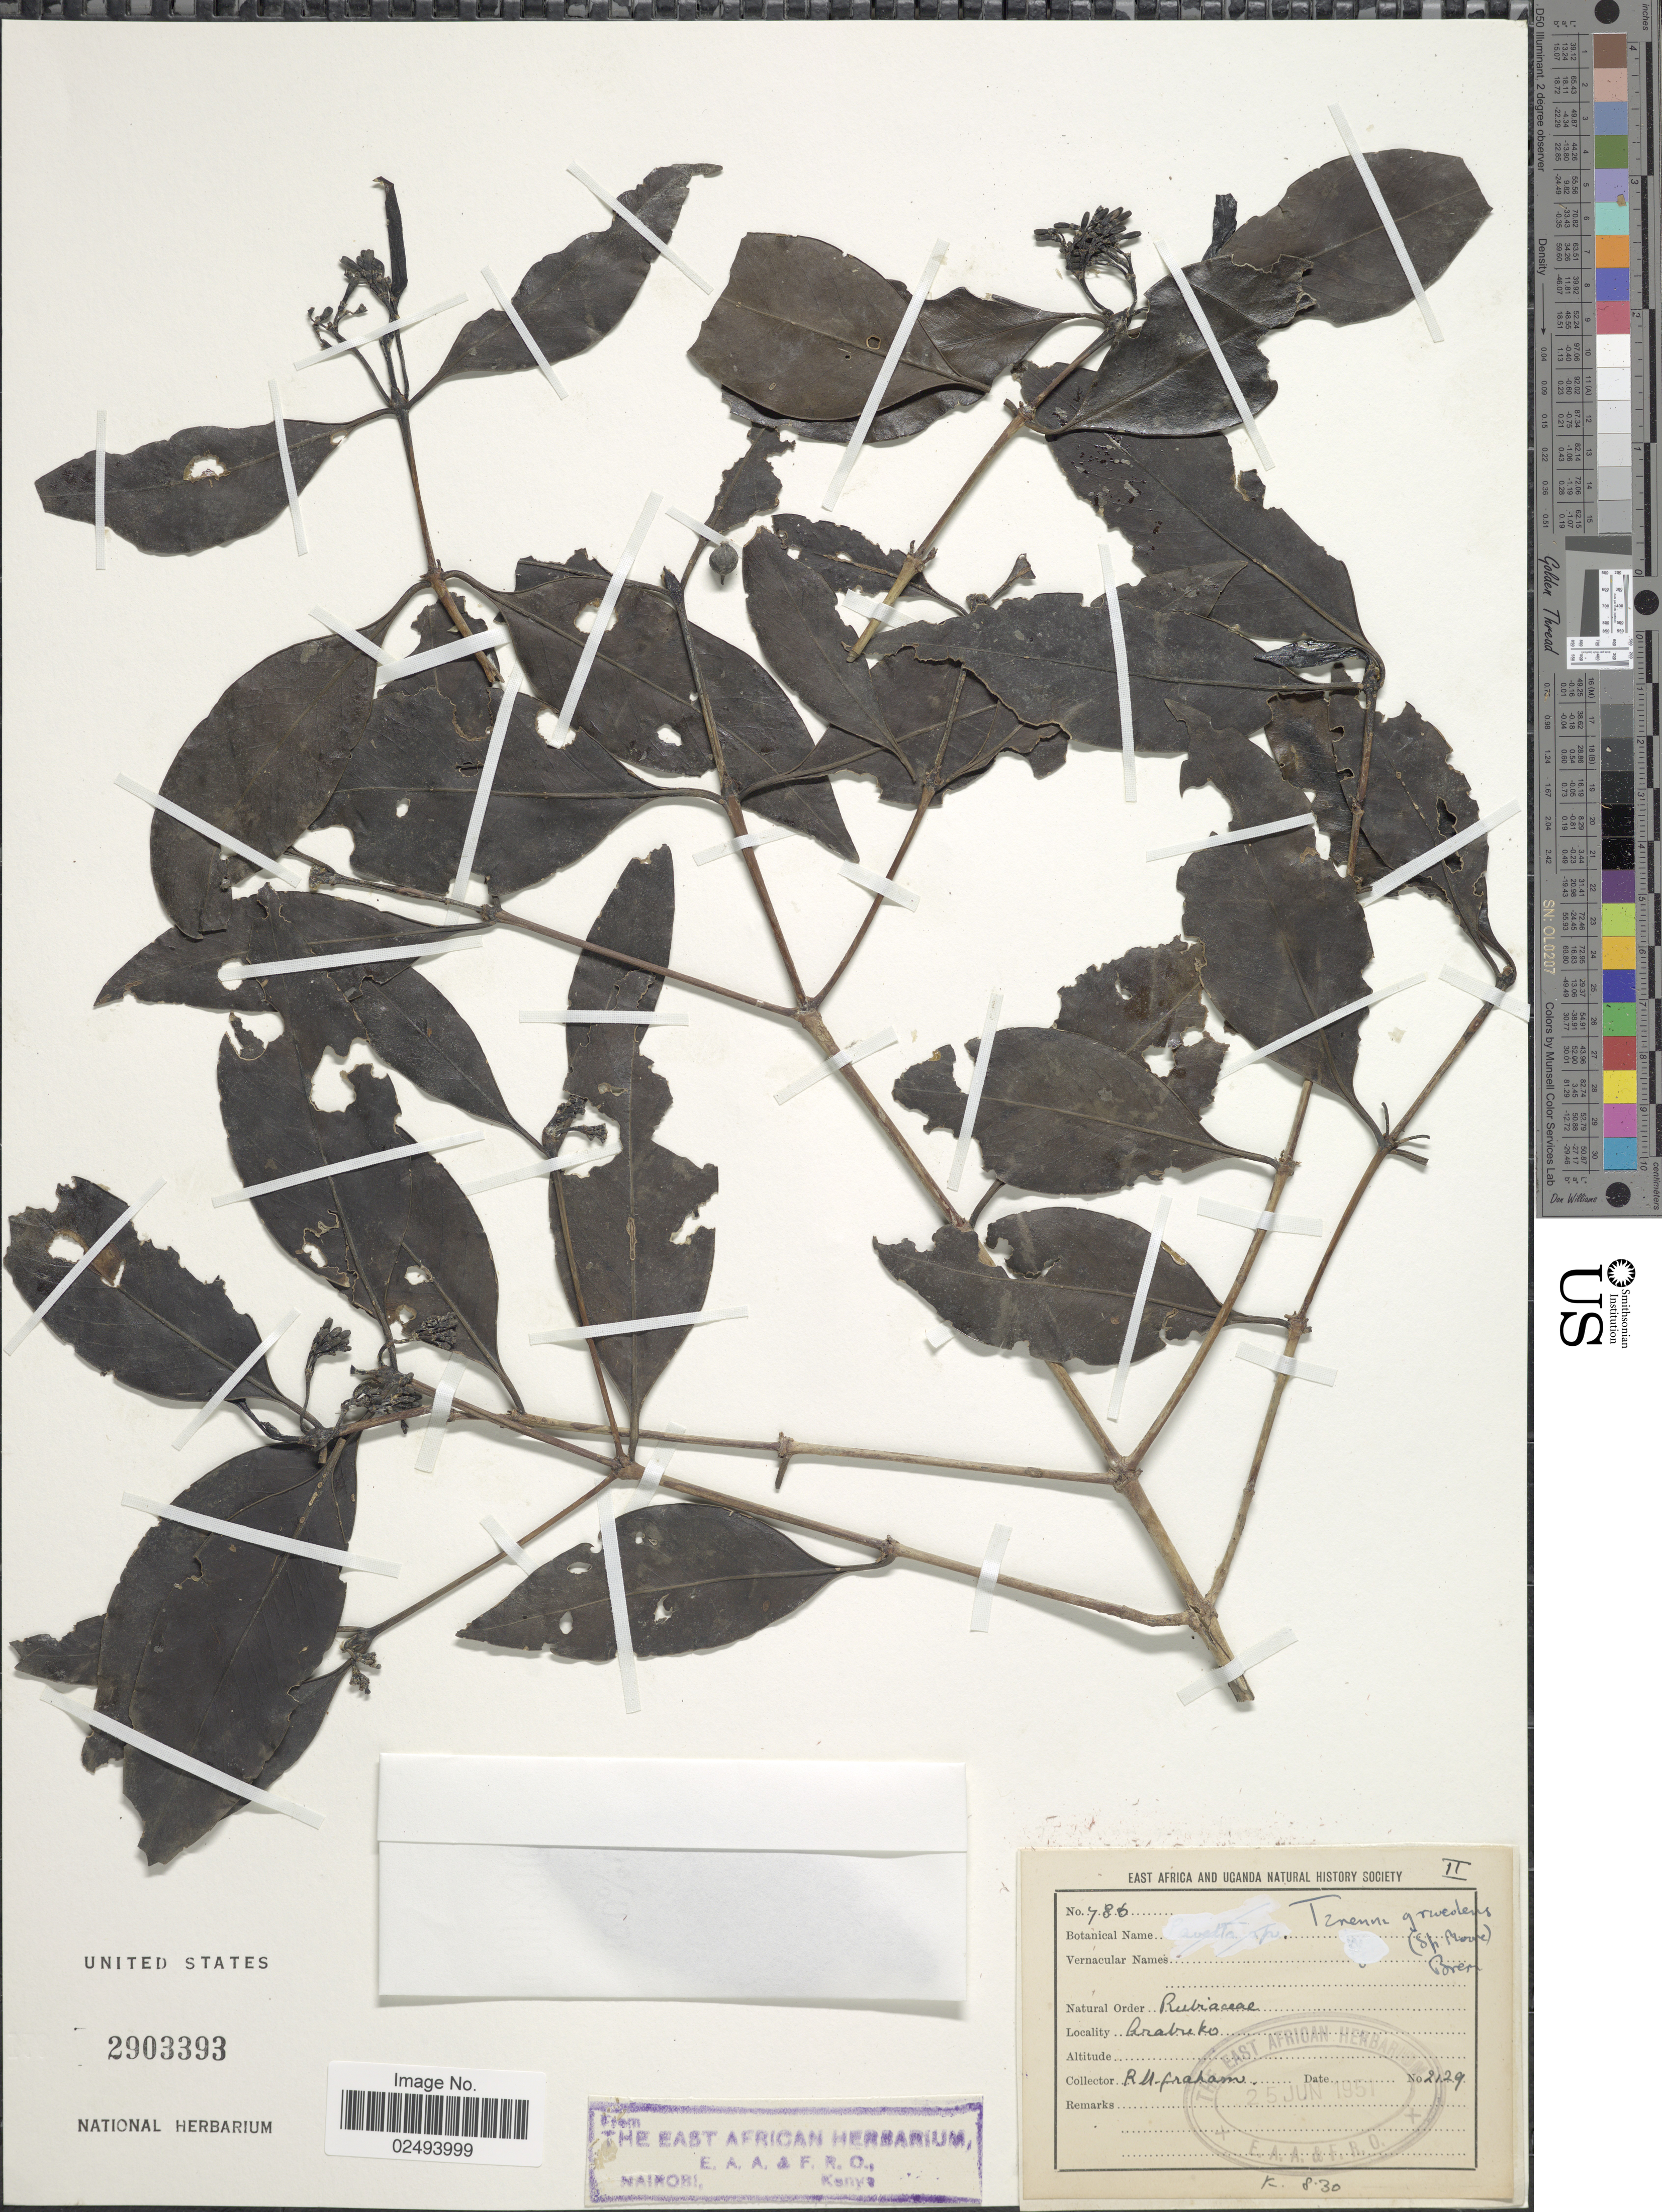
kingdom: Plantae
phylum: Tracheophyta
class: Magnoliopsida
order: Gentianales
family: Rubiaceae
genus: Coptosperma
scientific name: Coptosperma graveolens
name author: (S. Moore) Degreef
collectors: R. M. Graham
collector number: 2129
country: Kenya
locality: Arabuko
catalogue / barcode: US 2903393